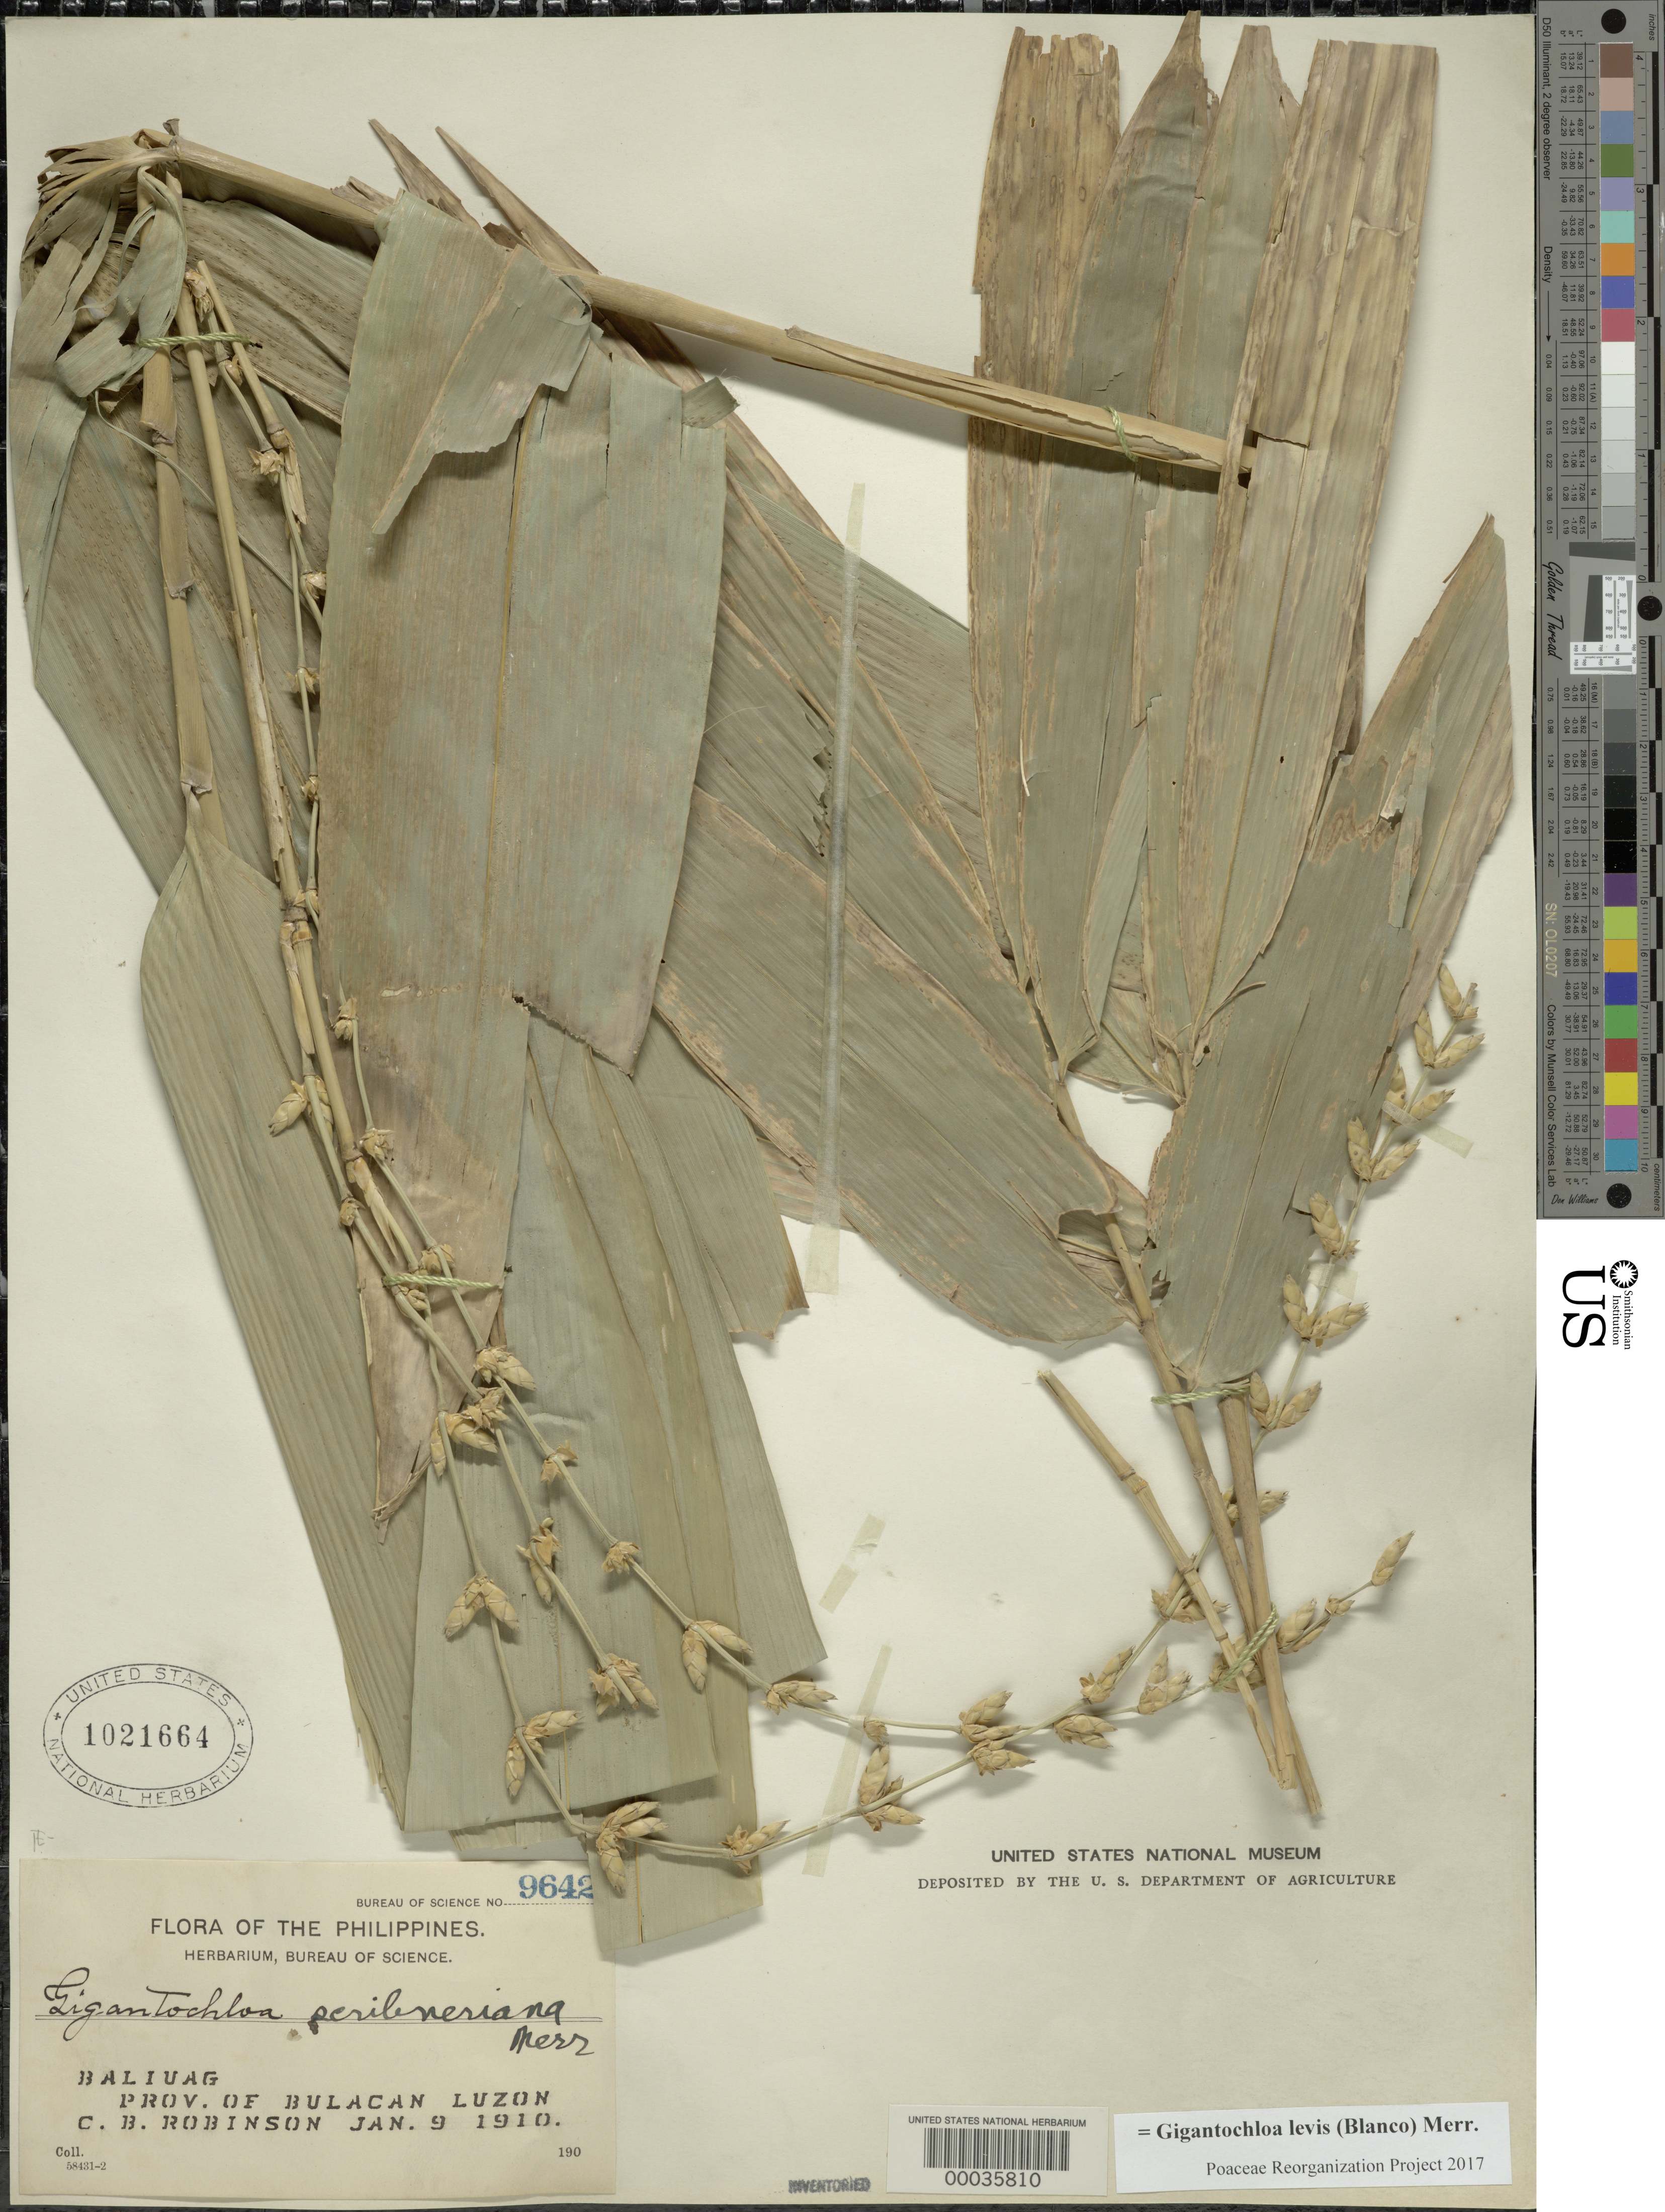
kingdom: Plantae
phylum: Tracheophyta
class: Liliopsida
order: Poales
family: Poaceae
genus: Gigantochloa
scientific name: Gigantochloa levis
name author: (Blanco) Merr.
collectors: C. Robinson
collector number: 9642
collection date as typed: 09 Jan 1910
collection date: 1910-01-09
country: Philippines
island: Luzon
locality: Baliuag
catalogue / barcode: US 1021664